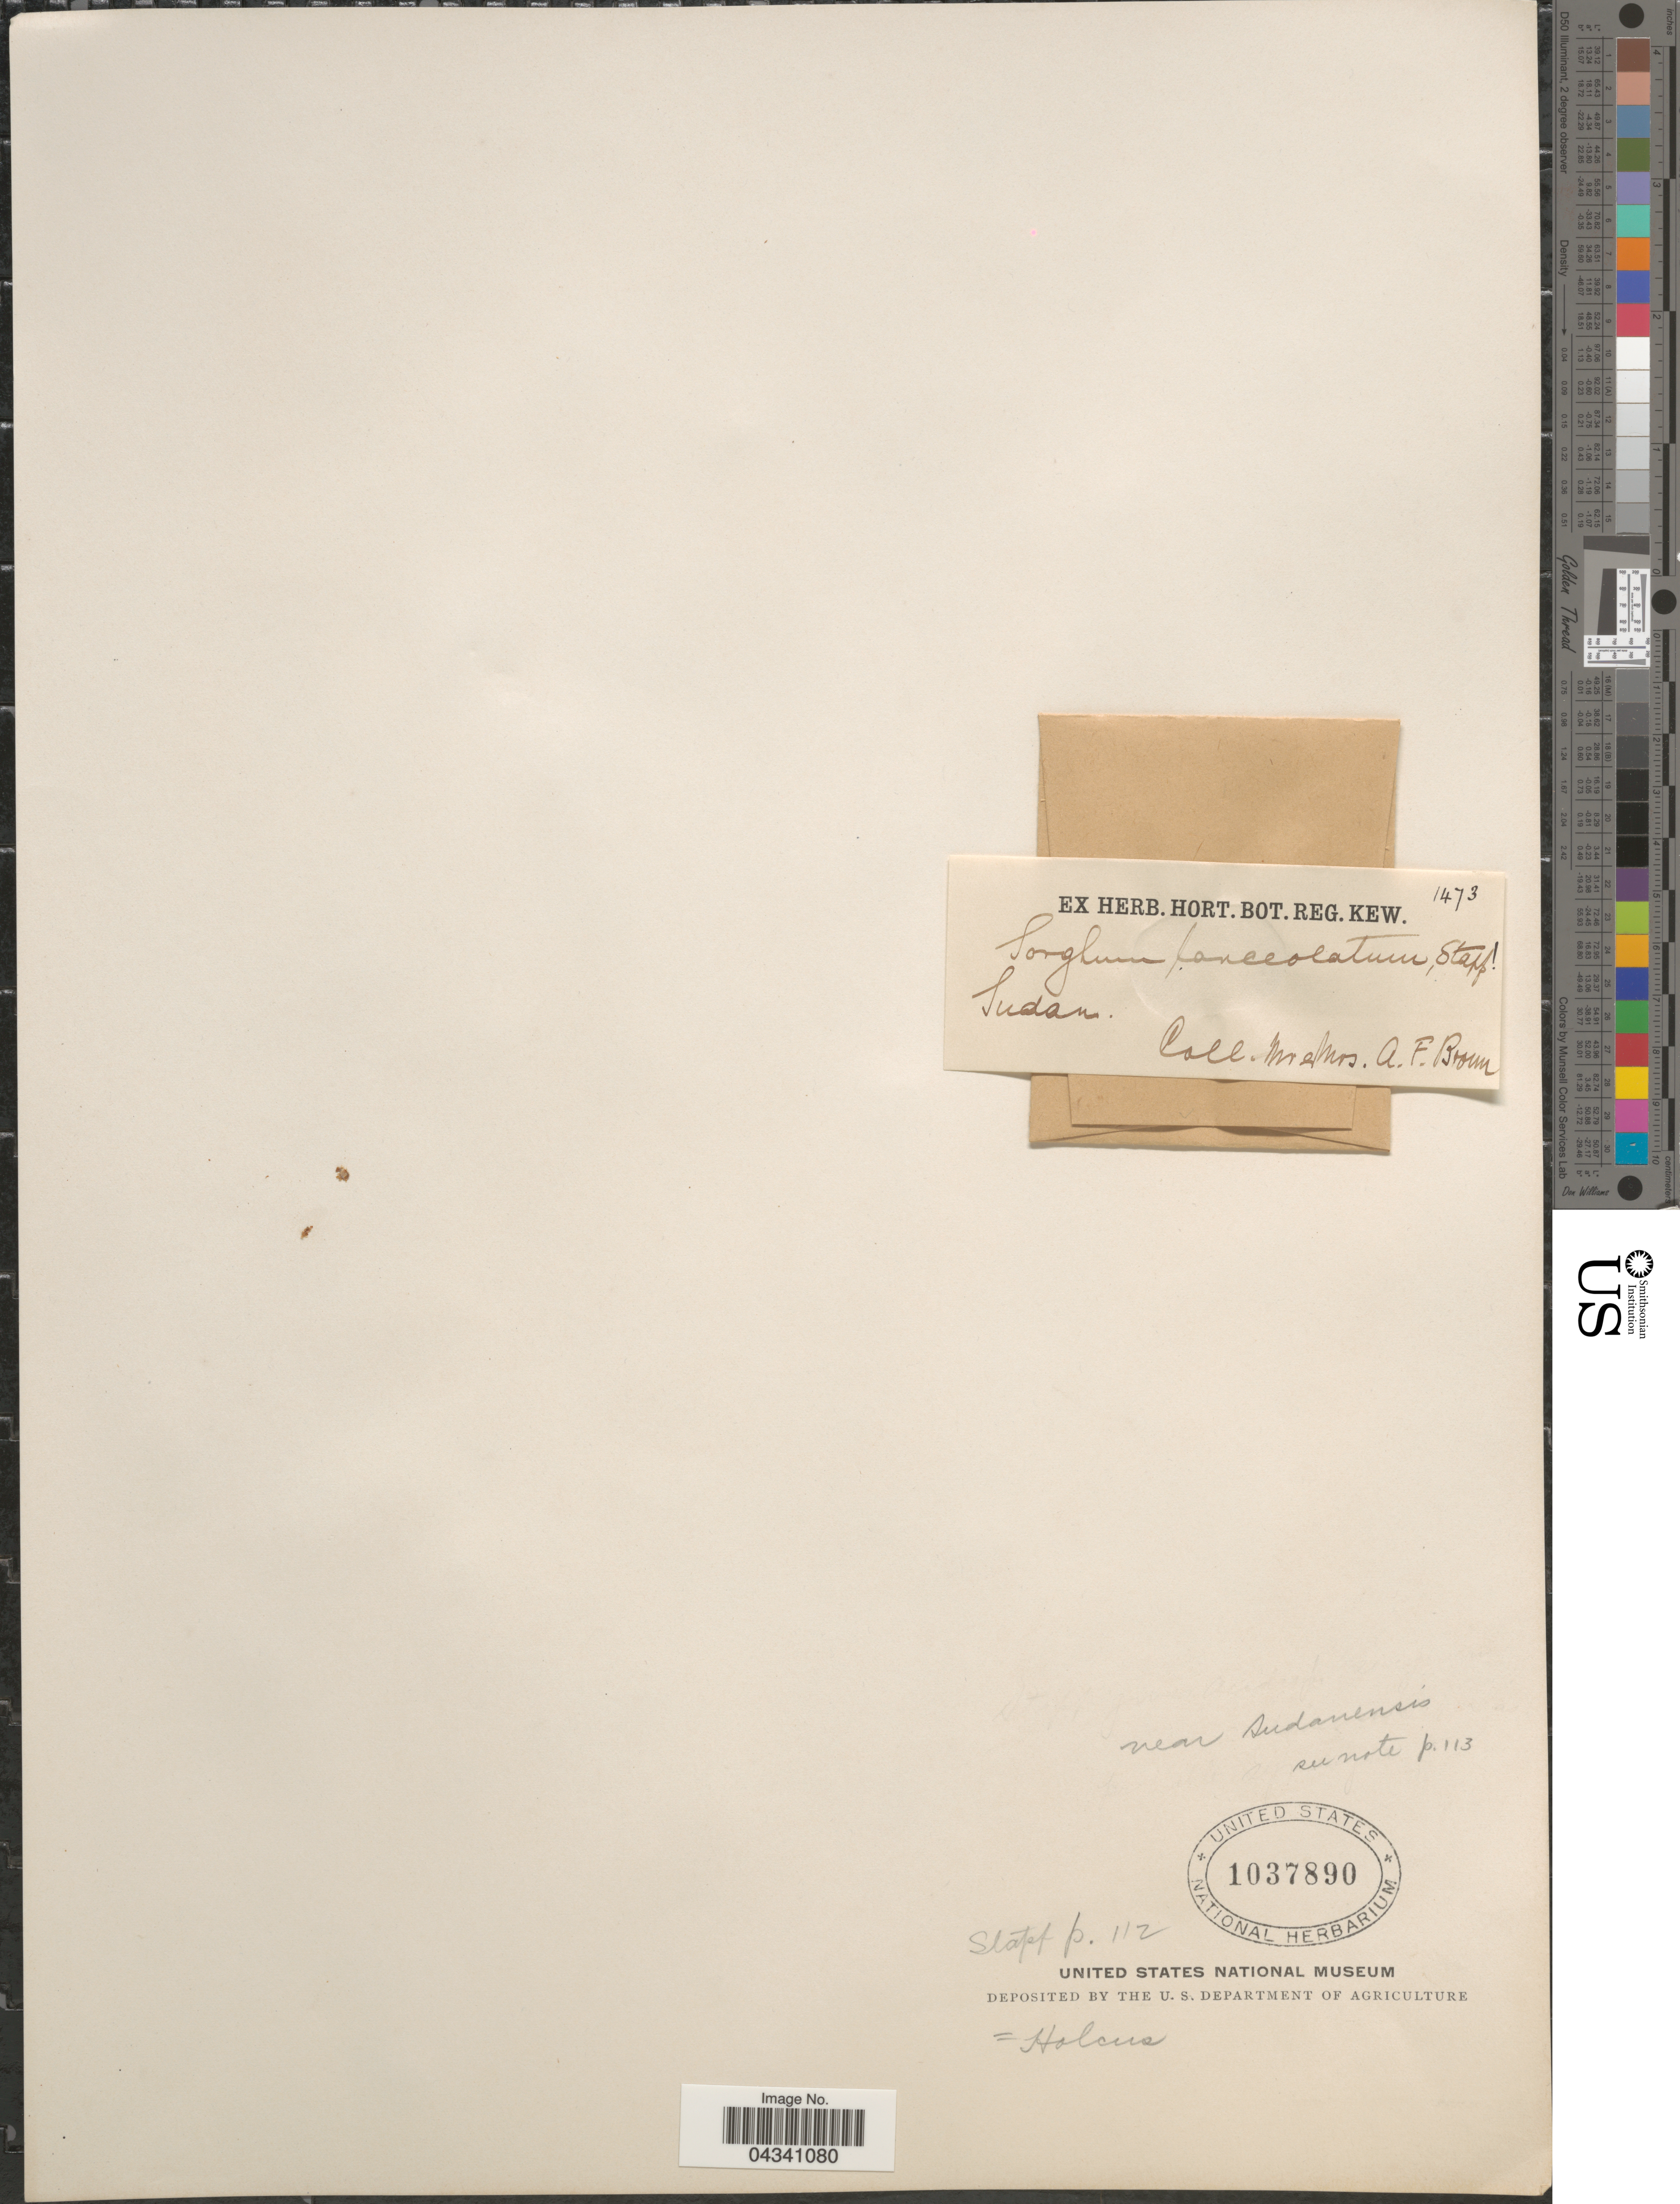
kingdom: Plantae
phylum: Tracheophyta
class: Liliopsida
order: Poales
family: Poaceae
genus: Sorghum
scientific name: Sorghum arundinaceum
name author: (Desv.) Stapf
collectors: A. Brown & A. Brown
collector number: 1473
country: Sudan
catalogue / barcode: US 1037890